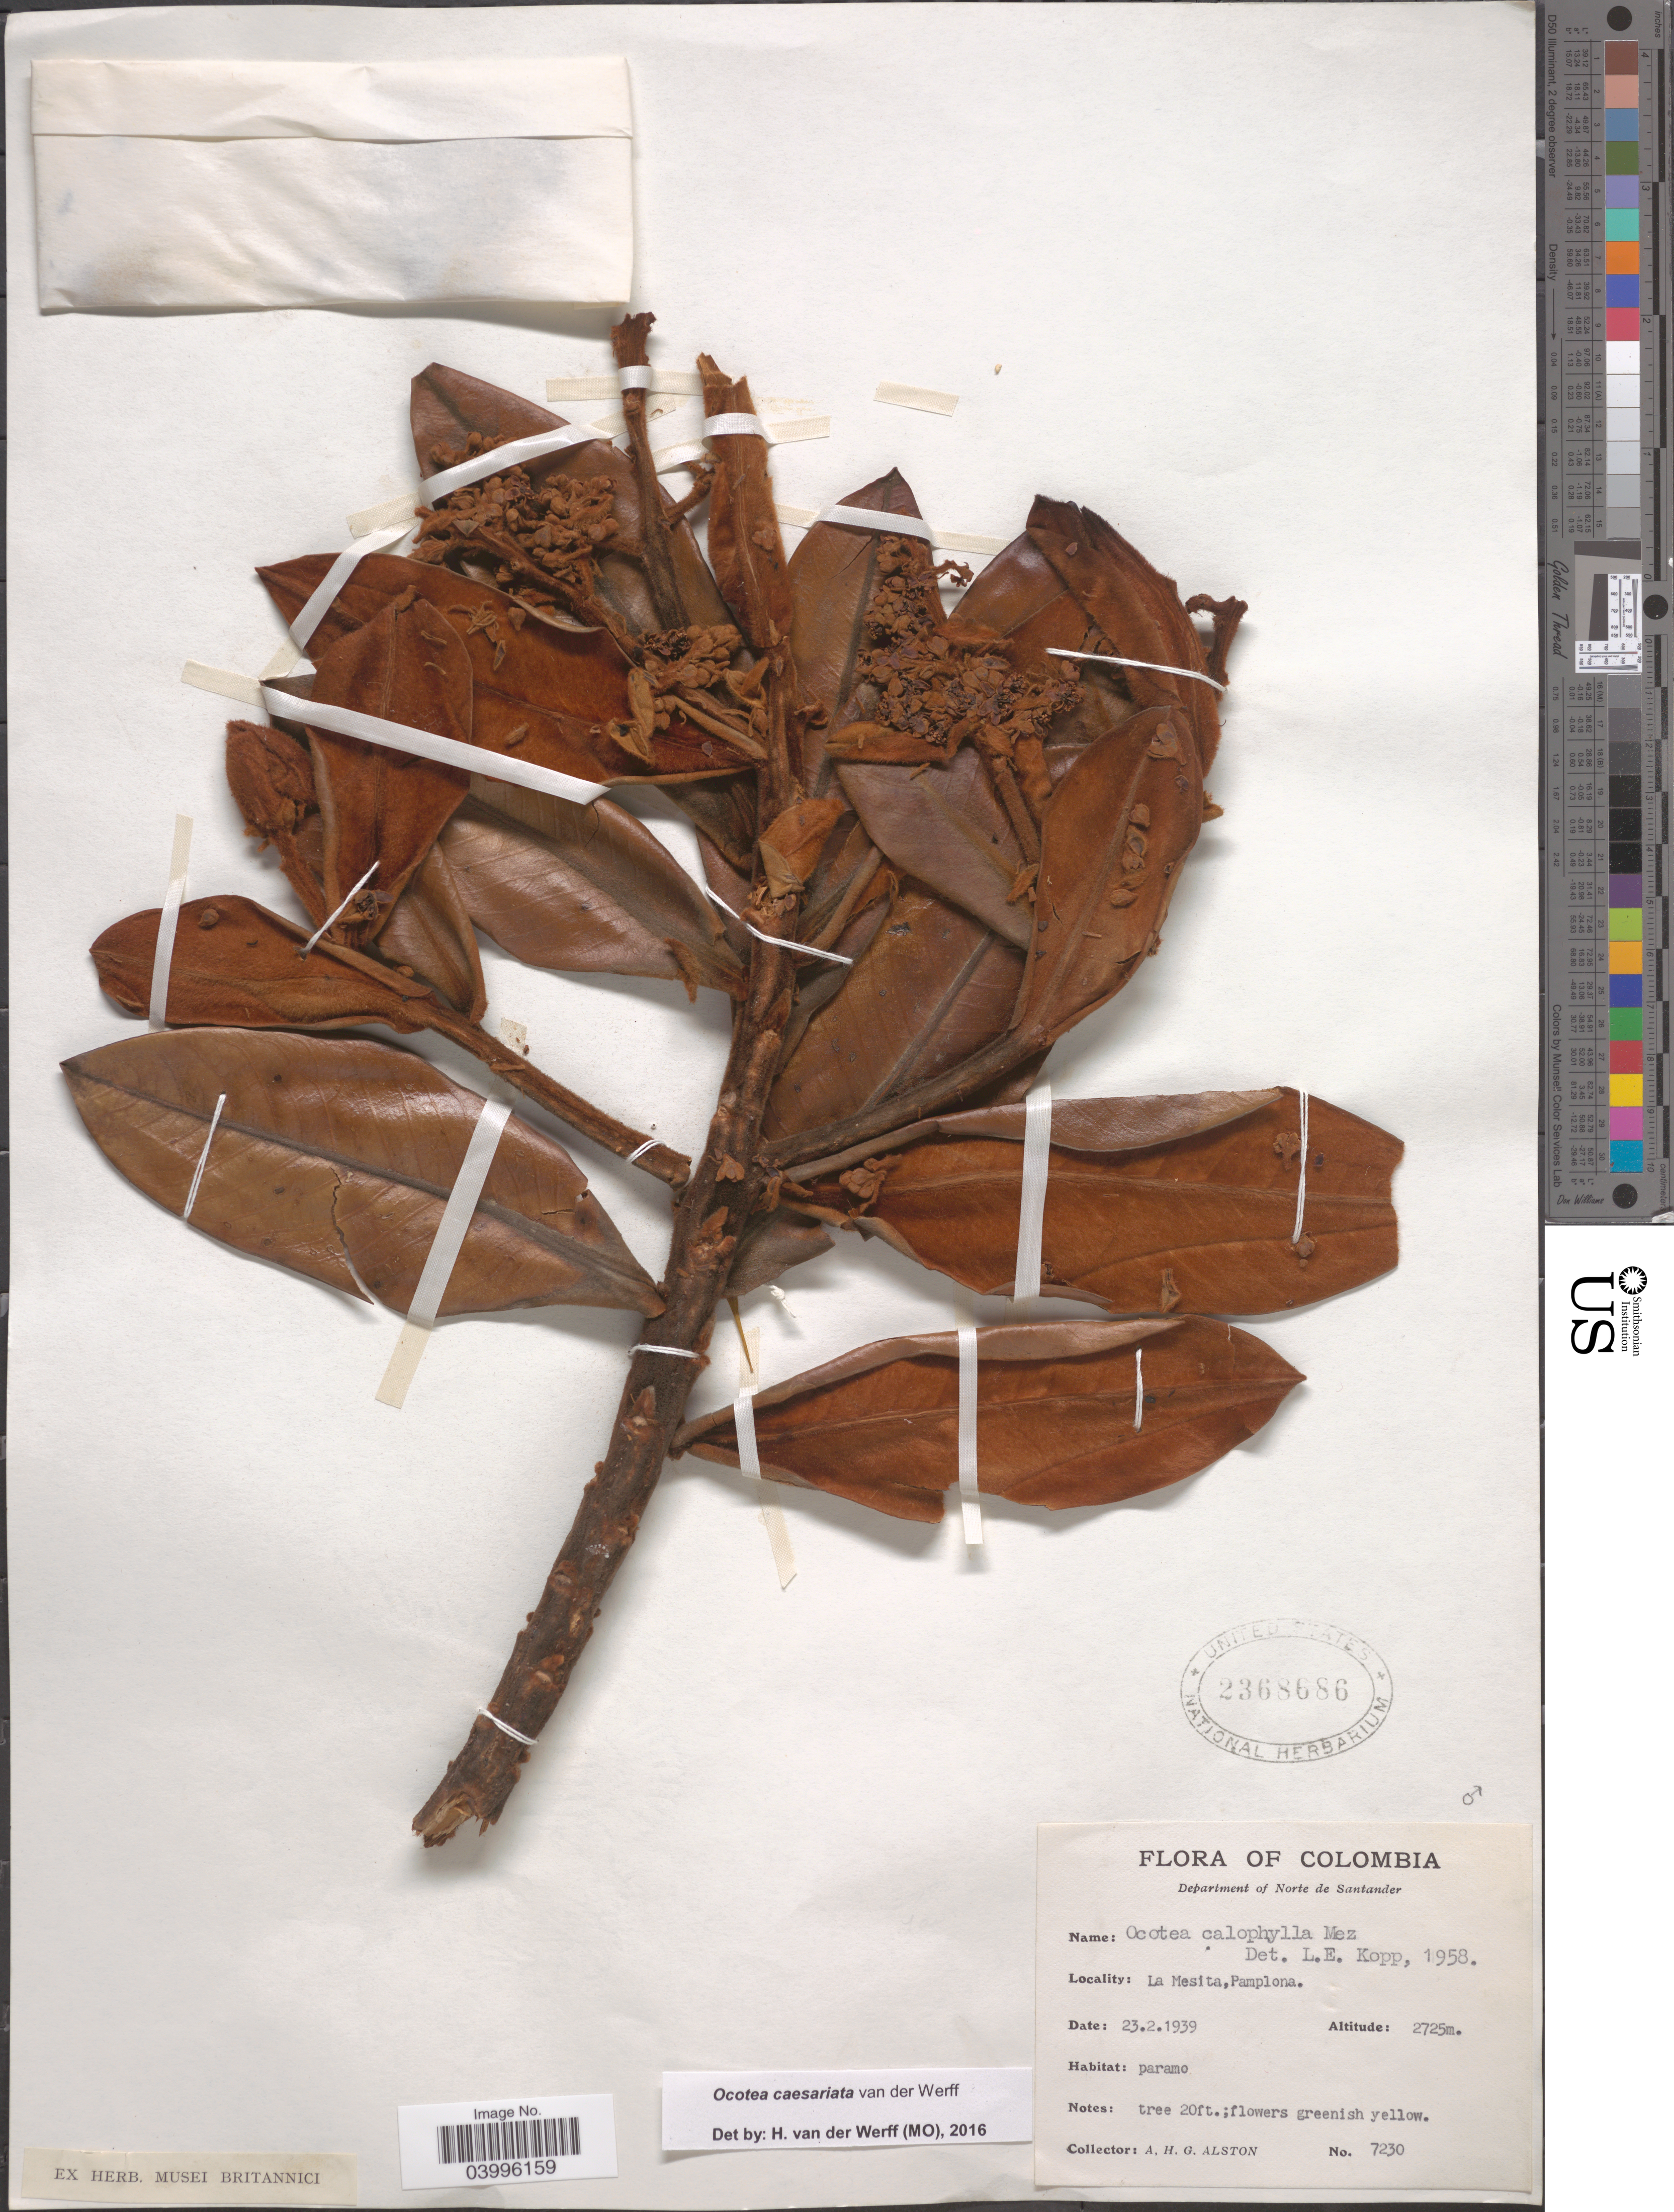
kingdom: Plantae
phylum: Tracheophyta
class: Magnoliopsida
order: Laurales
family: Lauraceae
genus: Ocotea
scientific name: Ocotea caesariata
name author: van der Werff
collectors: A. H. Alston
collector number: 7230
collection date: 1939-02-23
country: Colombia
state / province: Norte de Santander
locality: Department of Norte de Santander. La Mesita, Pamplona.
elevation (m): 2725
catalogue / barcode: US 2368686